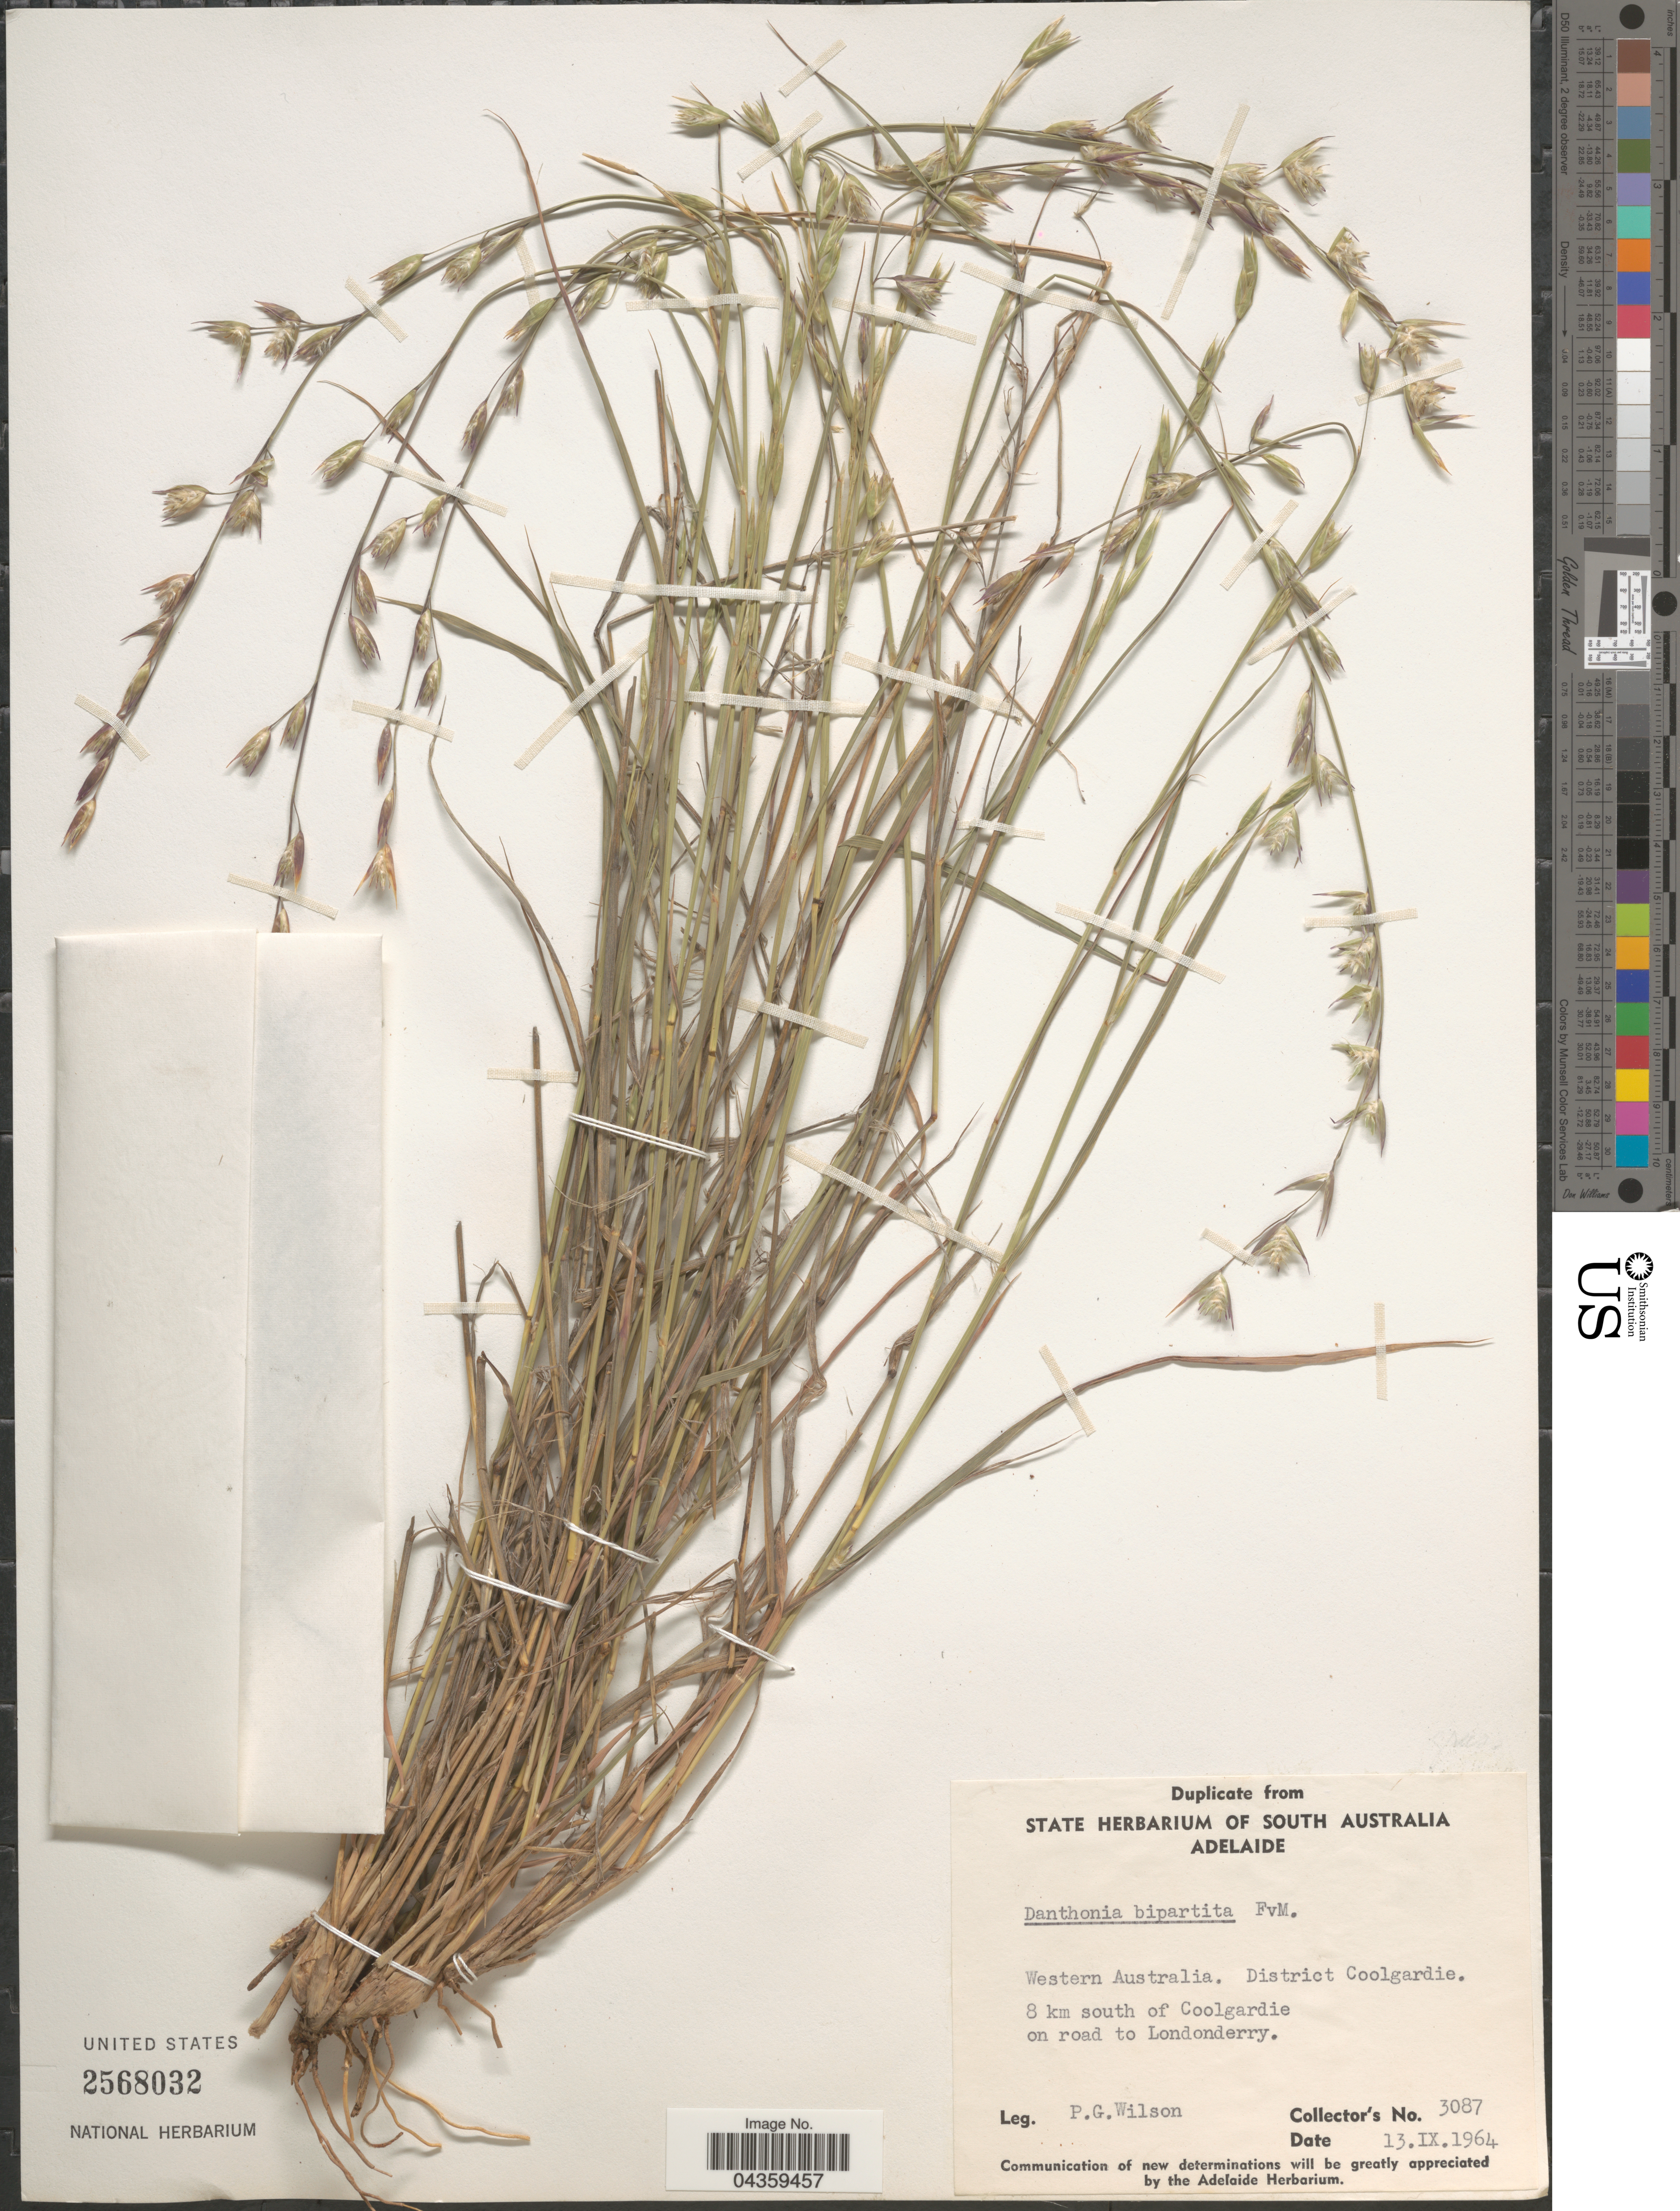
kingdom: Plantae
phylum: Tracheophyta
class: Liliopsida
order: Poales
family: Poaceae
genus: Monachather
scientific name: Monachather paradoxus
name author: Steud.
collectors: P. Wilson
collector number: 3087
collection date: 1964-09-13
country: Australia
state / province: Western Australia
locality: District Coolgardie. 8 km south of Coolgardie on road to Londonderry.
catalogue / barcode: US 2568032